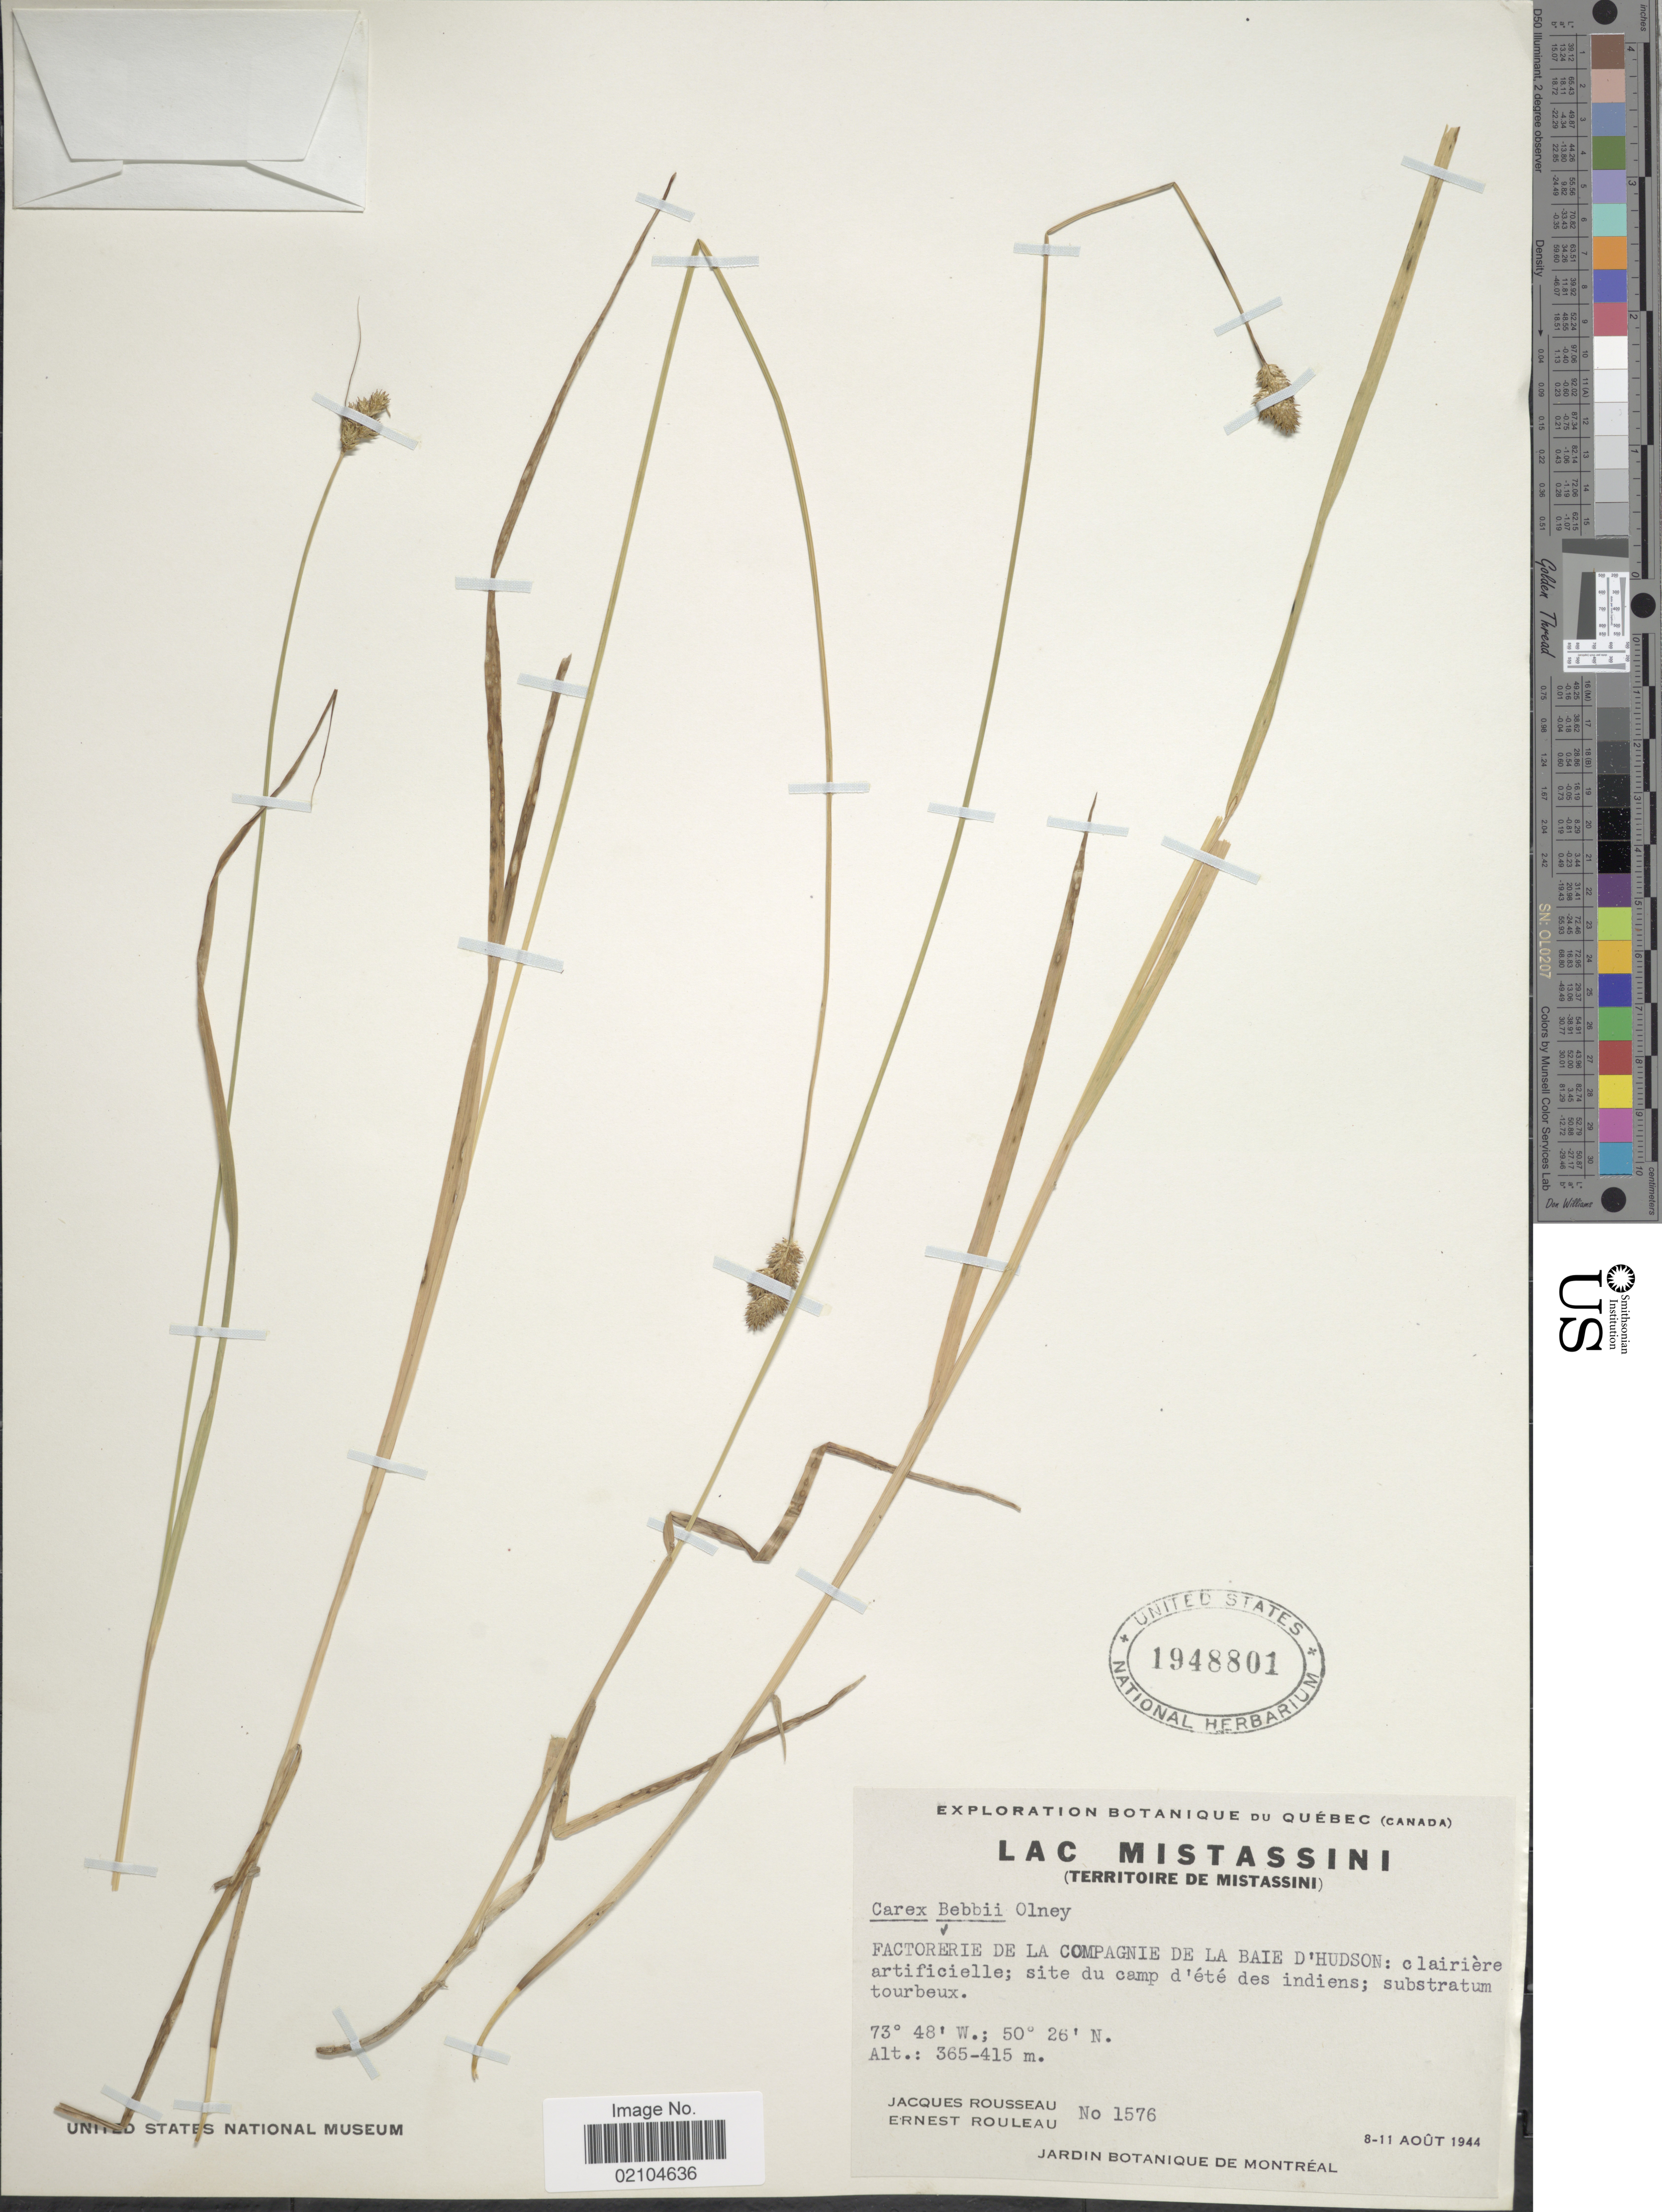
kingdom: Plantae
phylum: Tracheophyta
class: Liliopsida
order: Poales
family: Cyperaceae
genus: Carex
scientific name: Carex bebbii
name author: (L.H. Bailey) Olney ex Fernald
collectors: J. Rousseau & J. Rouleau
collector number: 1576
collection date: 1944-08-08/1944-08-11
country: Canada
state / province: Quebec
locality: Lac Mistassini, Factorerie De La Compagnie de La Baie D'Hudson: clairiere artificielle: site du camp d'ete des indiens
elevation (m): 365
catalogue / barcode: US 1948801